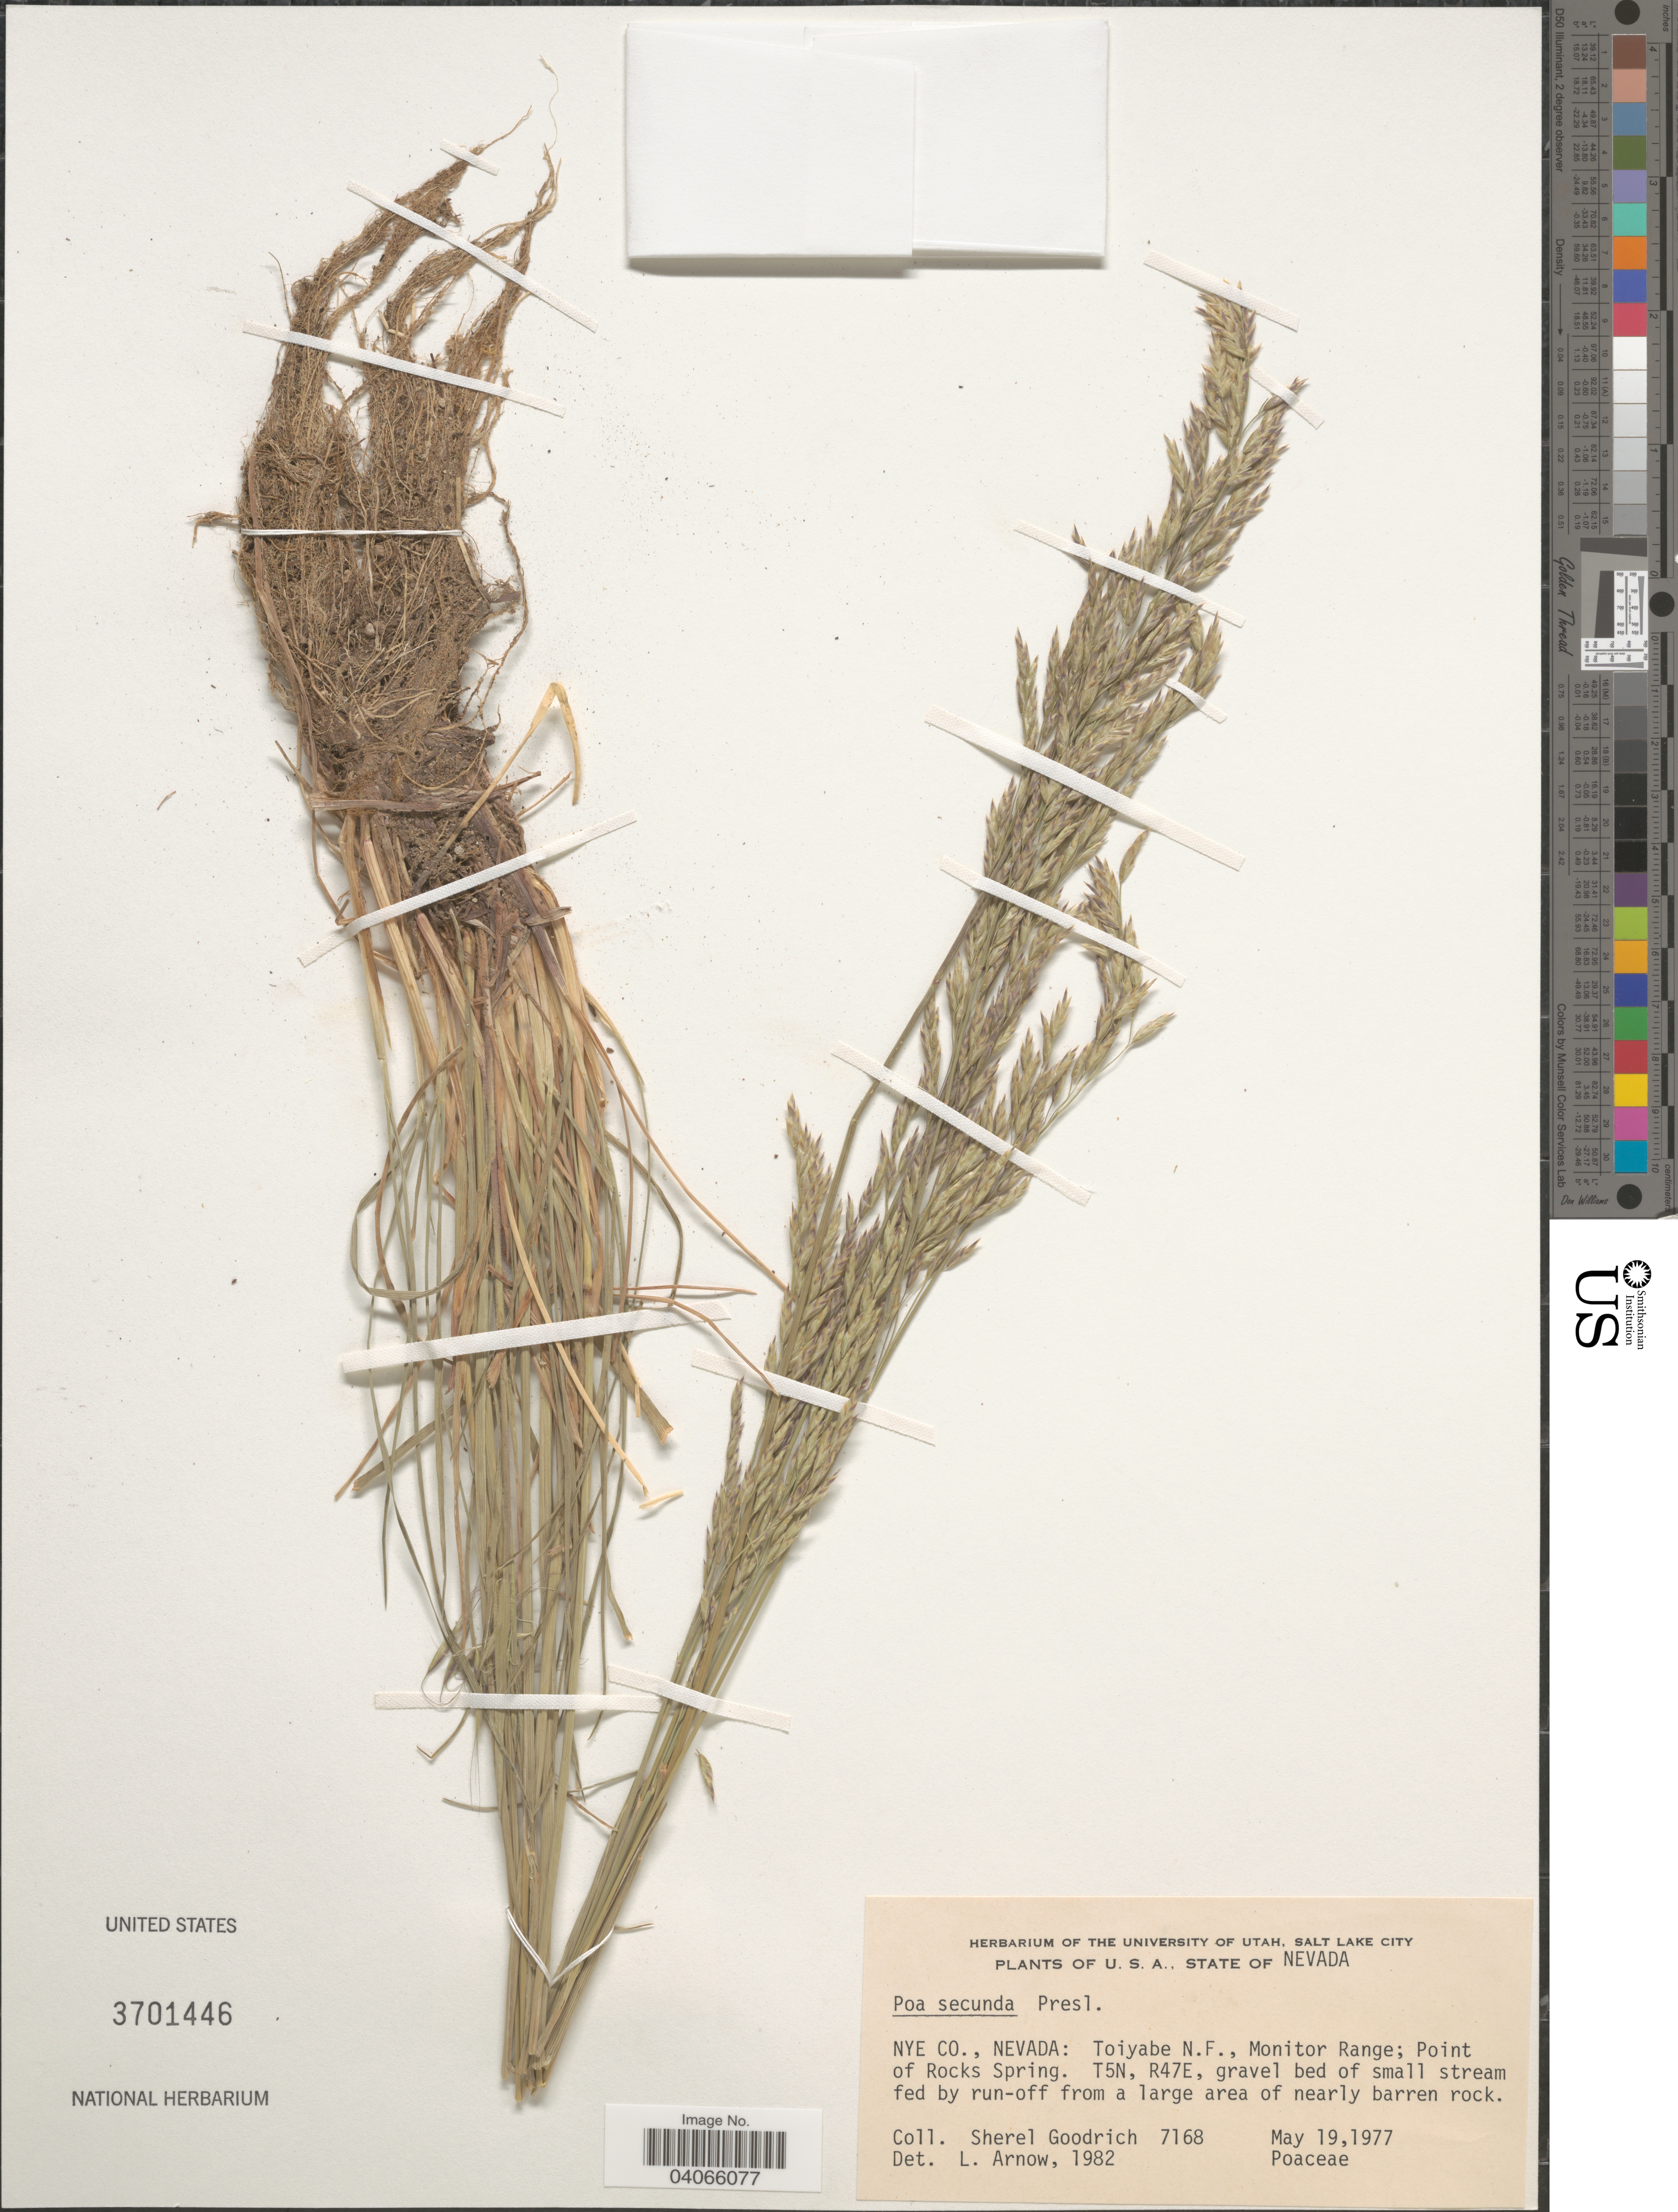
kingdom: Plantae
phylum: Tracheophyta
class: Liliopsida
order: Poales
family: Poaceae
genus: Poa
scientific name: Poa secunda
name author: J. Presl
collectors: S. Goodrich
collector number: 7168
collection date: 1977-05-19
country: United States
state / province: Nevada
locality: Nye Co.: Toiyabe N.F., Monitor Range; Point of Rocks Spring. T5N, R47E, gravel bed of small stream fed by run-off from a large area of nearly barren rock.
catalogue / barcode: US 3701446